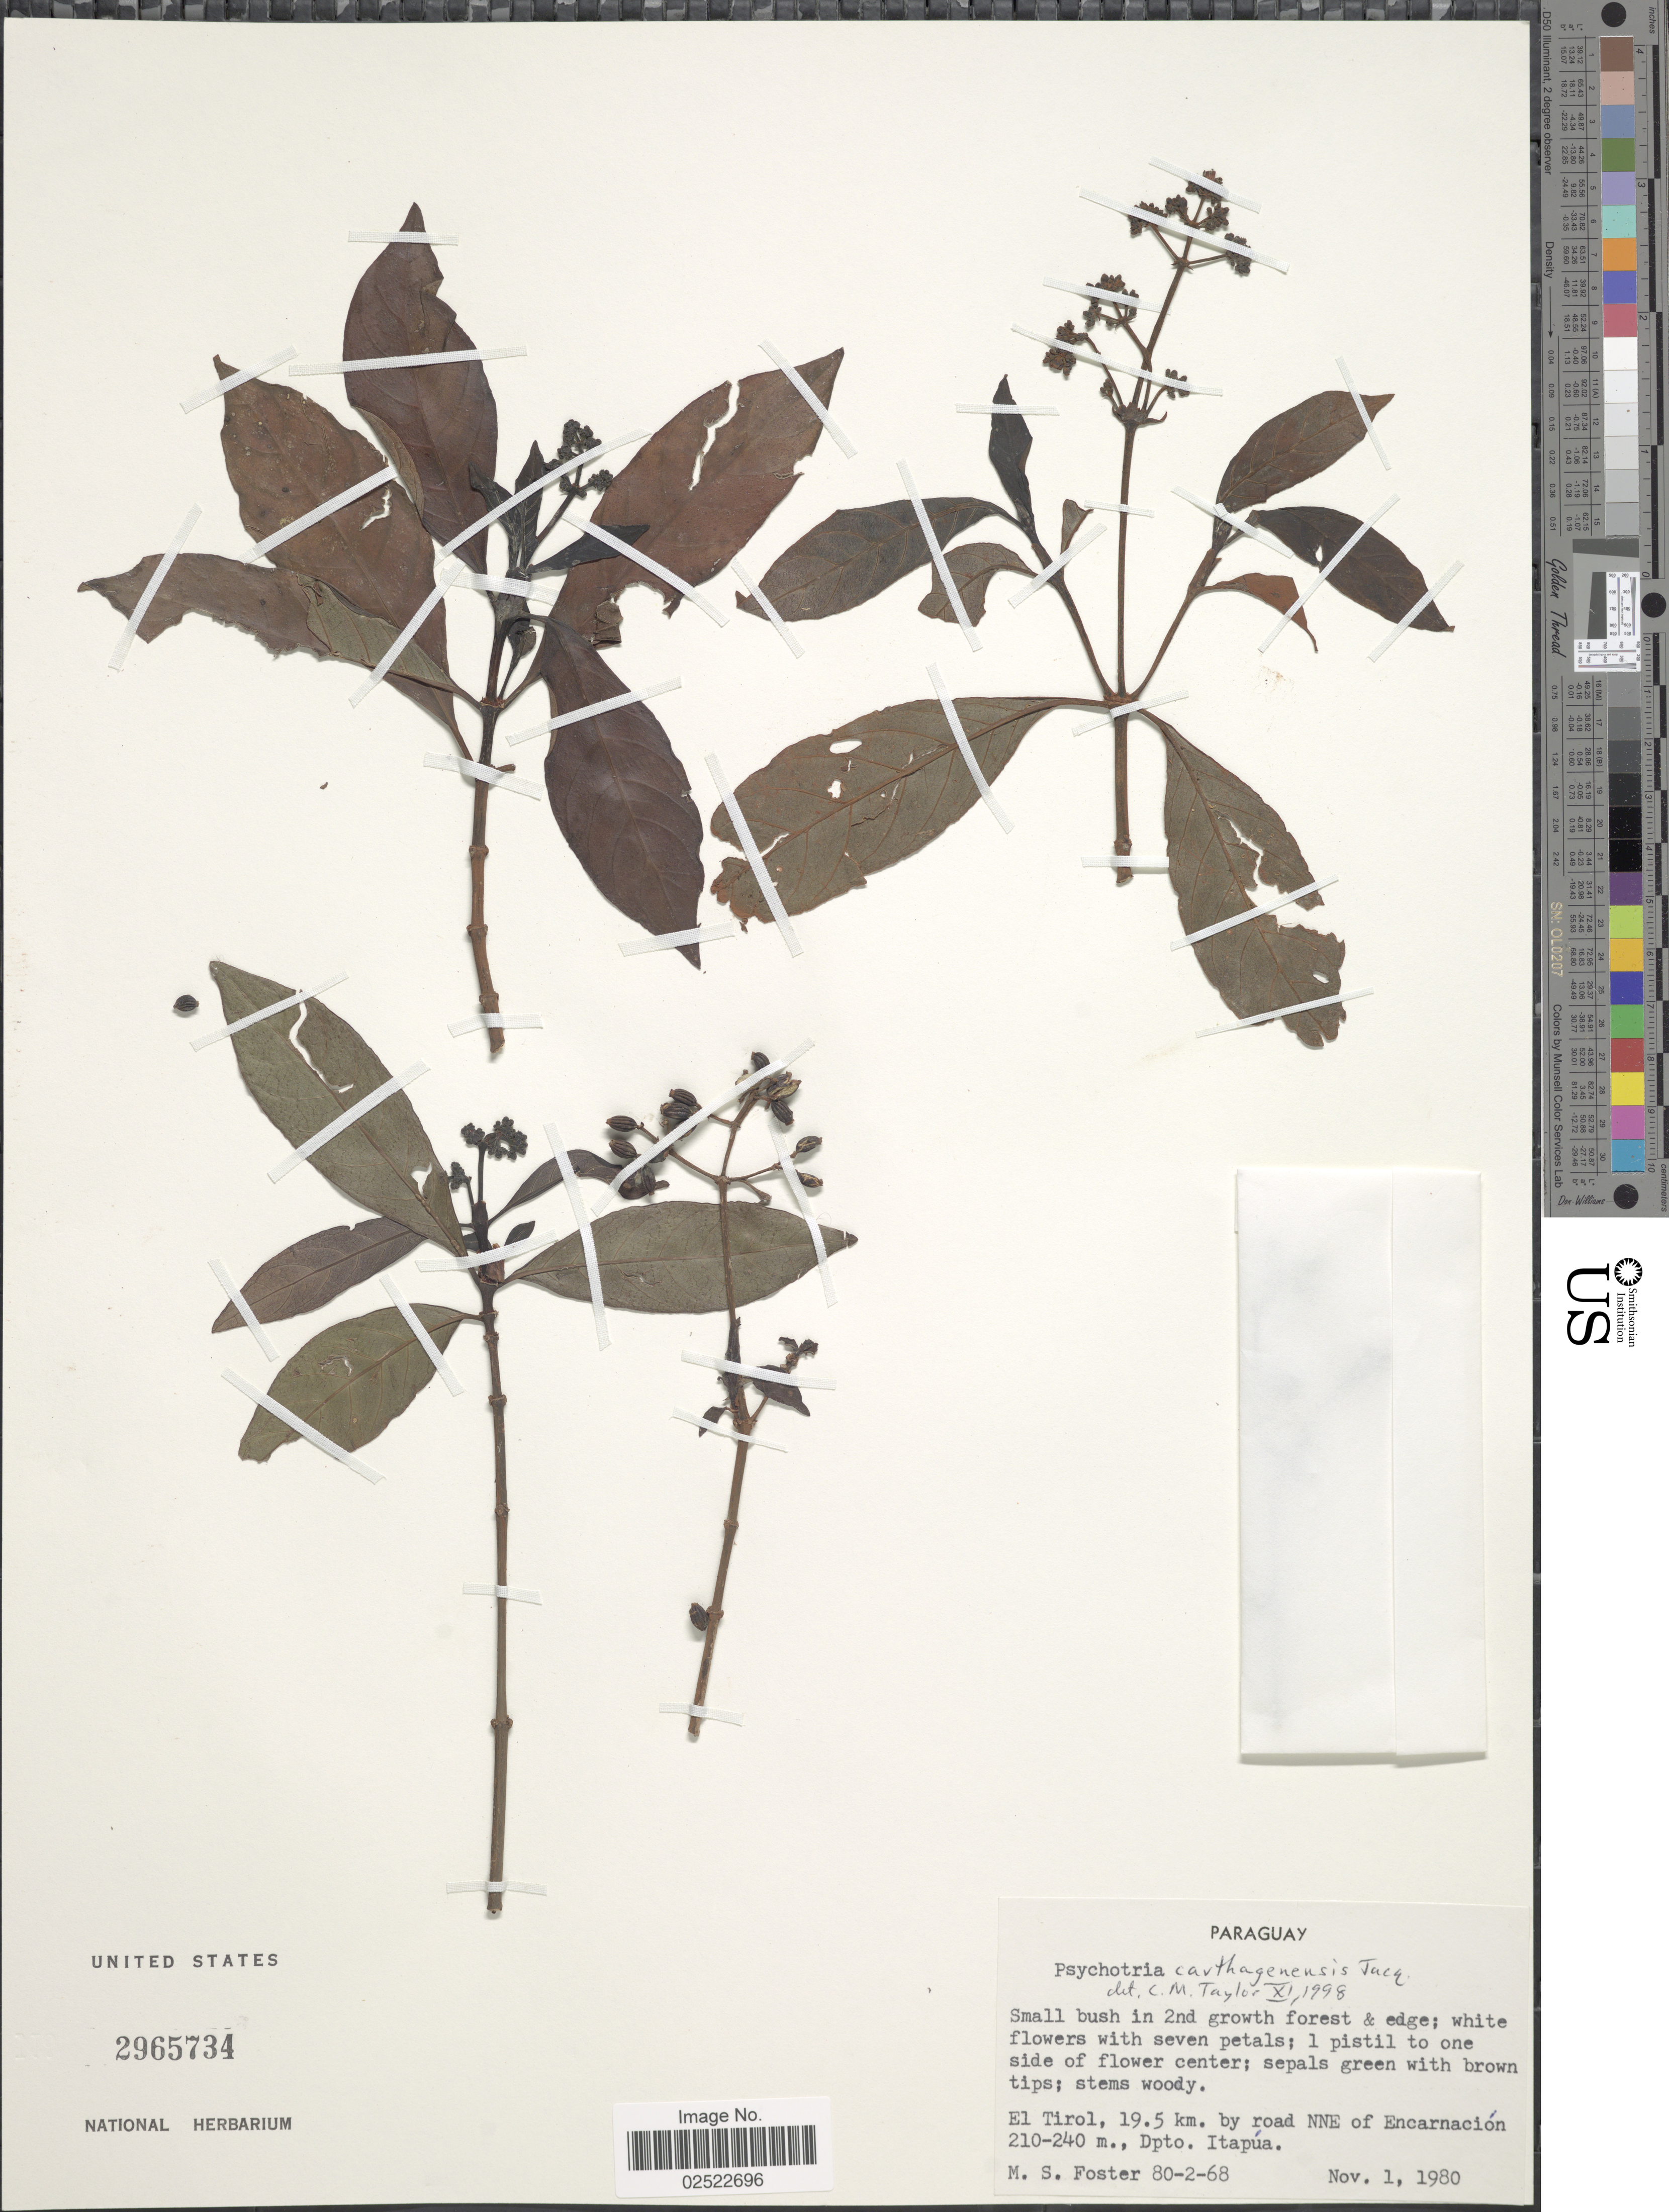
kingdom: Plantae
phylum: Tracheophyta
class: Magnoliopsida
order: Gentianales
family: Rubiaceae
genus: Psychotria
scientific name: Psychotria carthagenensis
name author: Jacq.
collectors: M. Foster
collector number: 80-2-68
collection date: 1980-11-01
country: Paraguay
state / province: Itapua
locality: El Tirol, 19.5 km. by road NNE of Encarnación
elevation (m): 210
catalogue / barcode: US 2965734